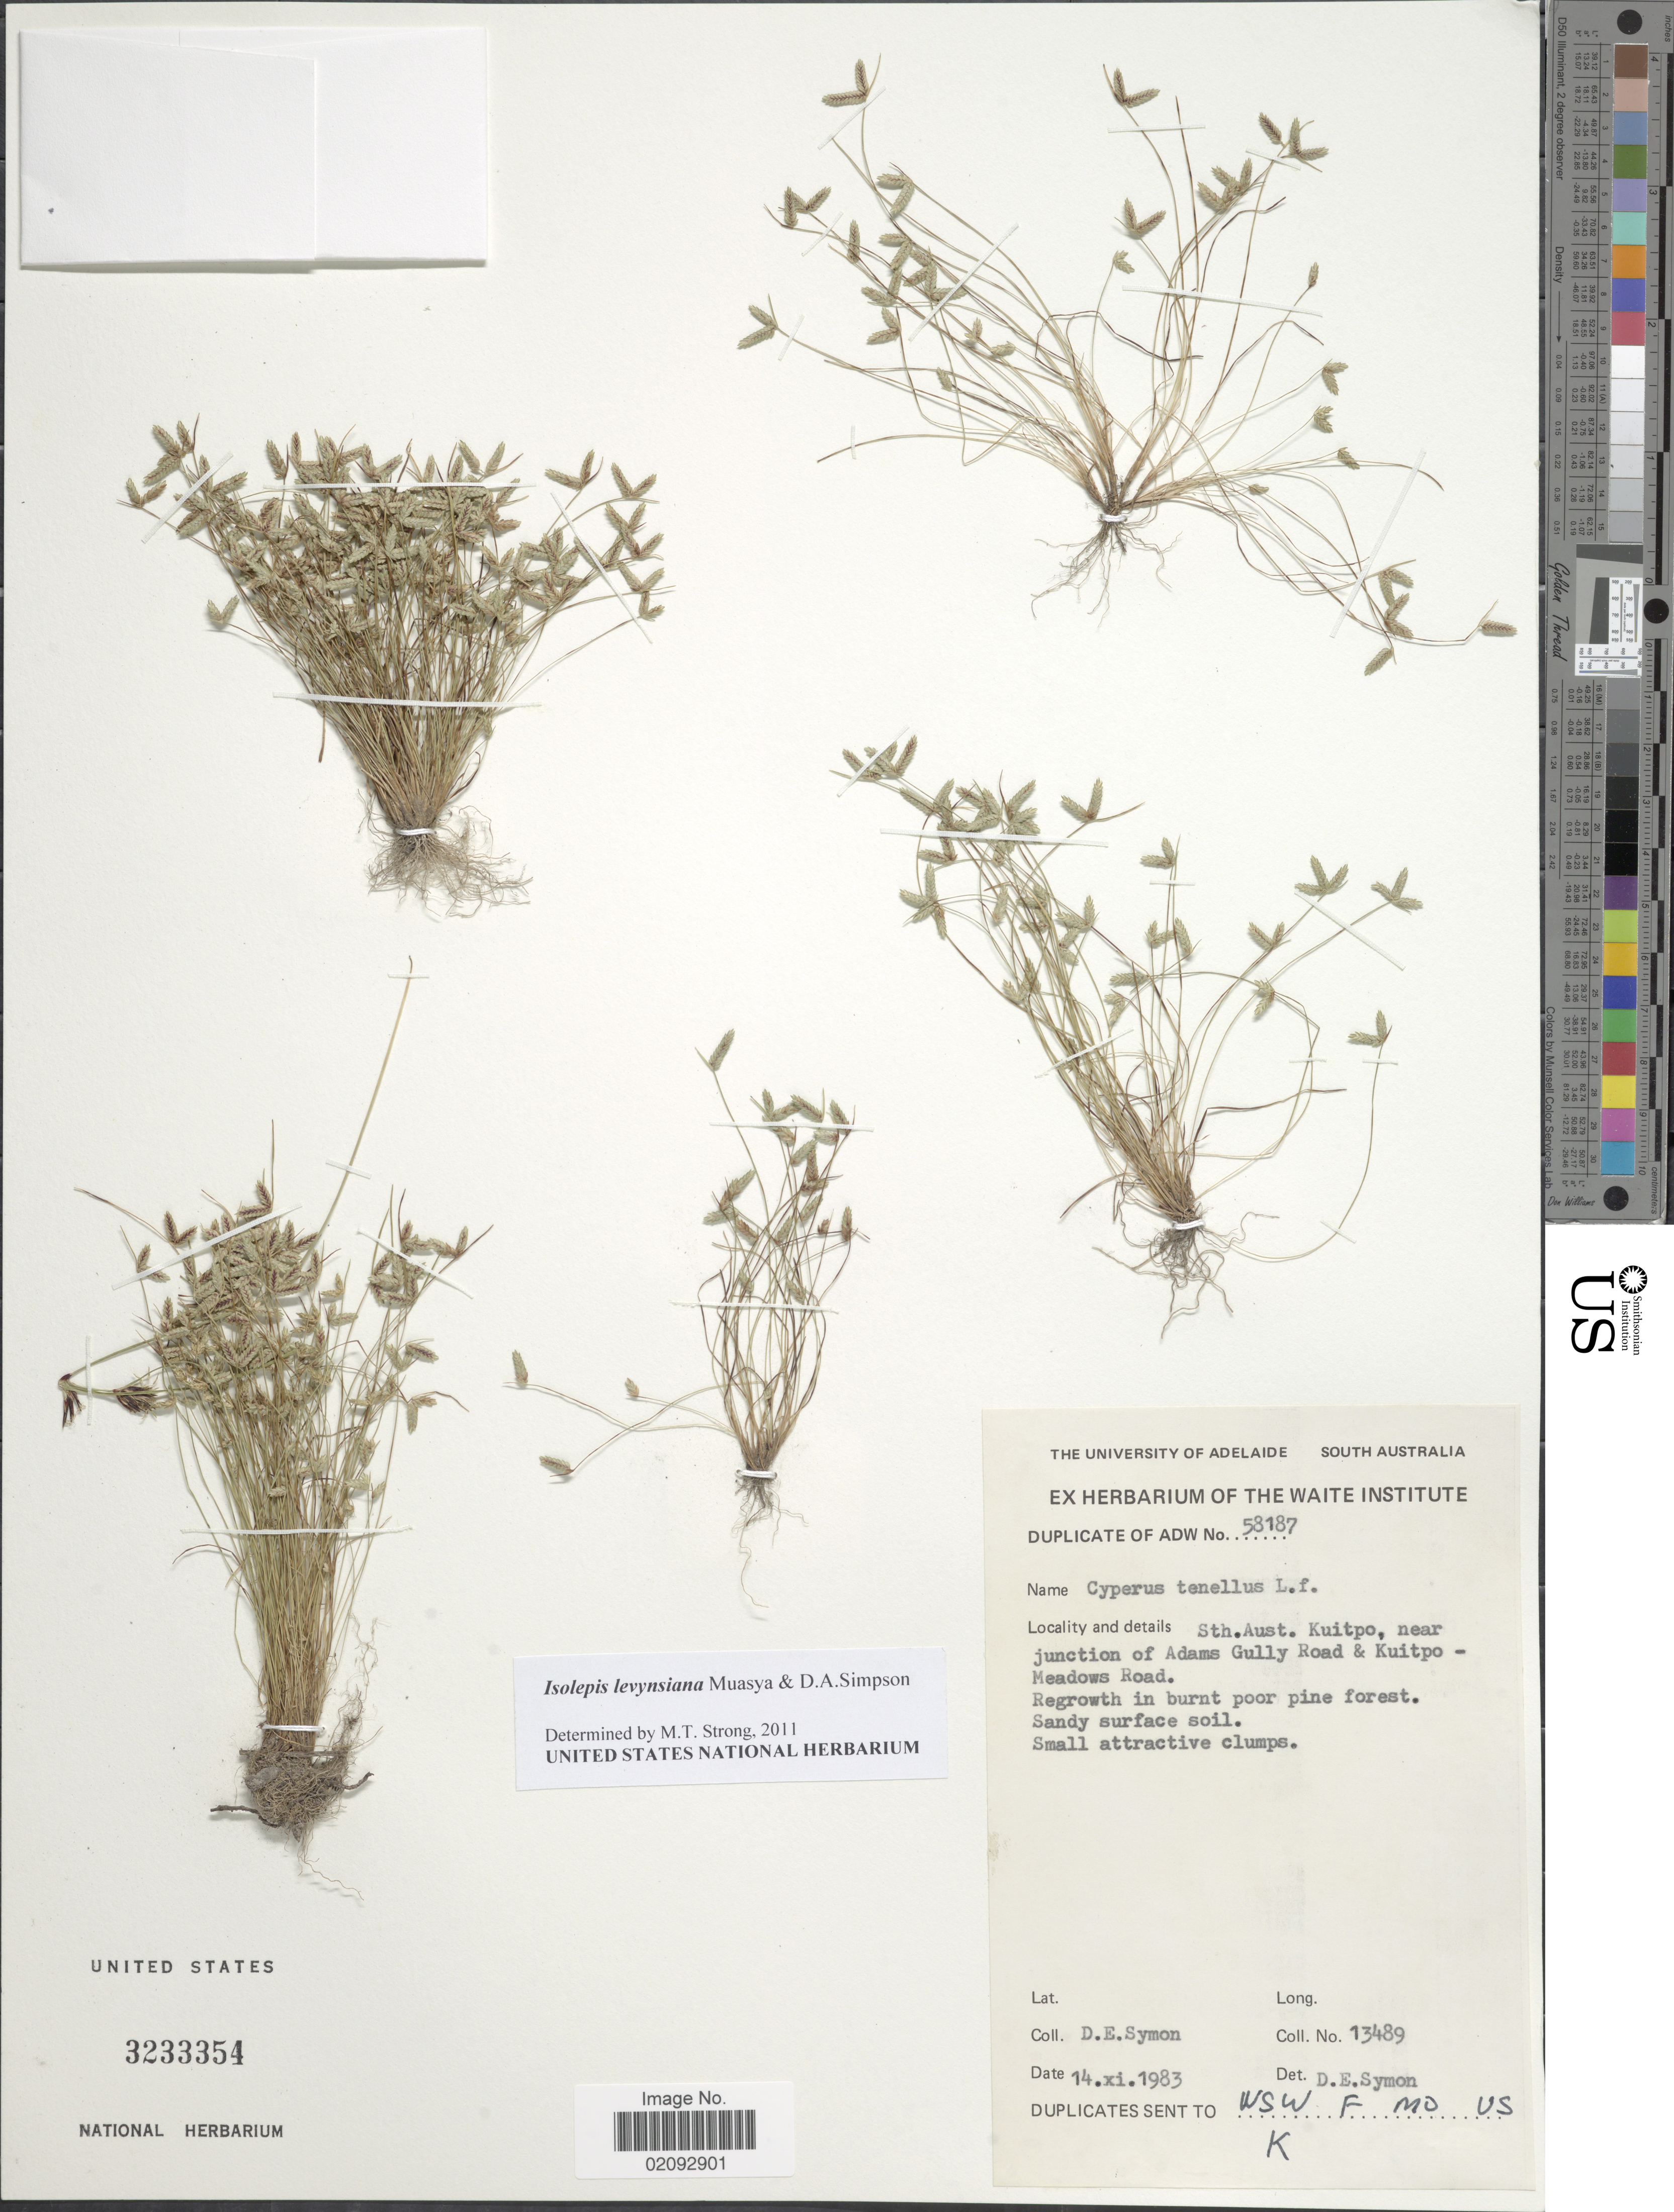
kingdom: Plantae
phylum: Tracheophyta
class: Liliopsida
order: Poales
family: Cyperaceae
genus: Isolepis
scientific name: Isolepis levynsiana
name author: Muasya & D.A. Simpson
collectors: D. Symon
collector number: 13489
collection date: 1983-11-14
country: Australia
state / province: South Australia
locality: Kuitpo, near junction of Adams Gully Road & Kuitpo - Meadows Road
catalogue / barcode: US 3233354